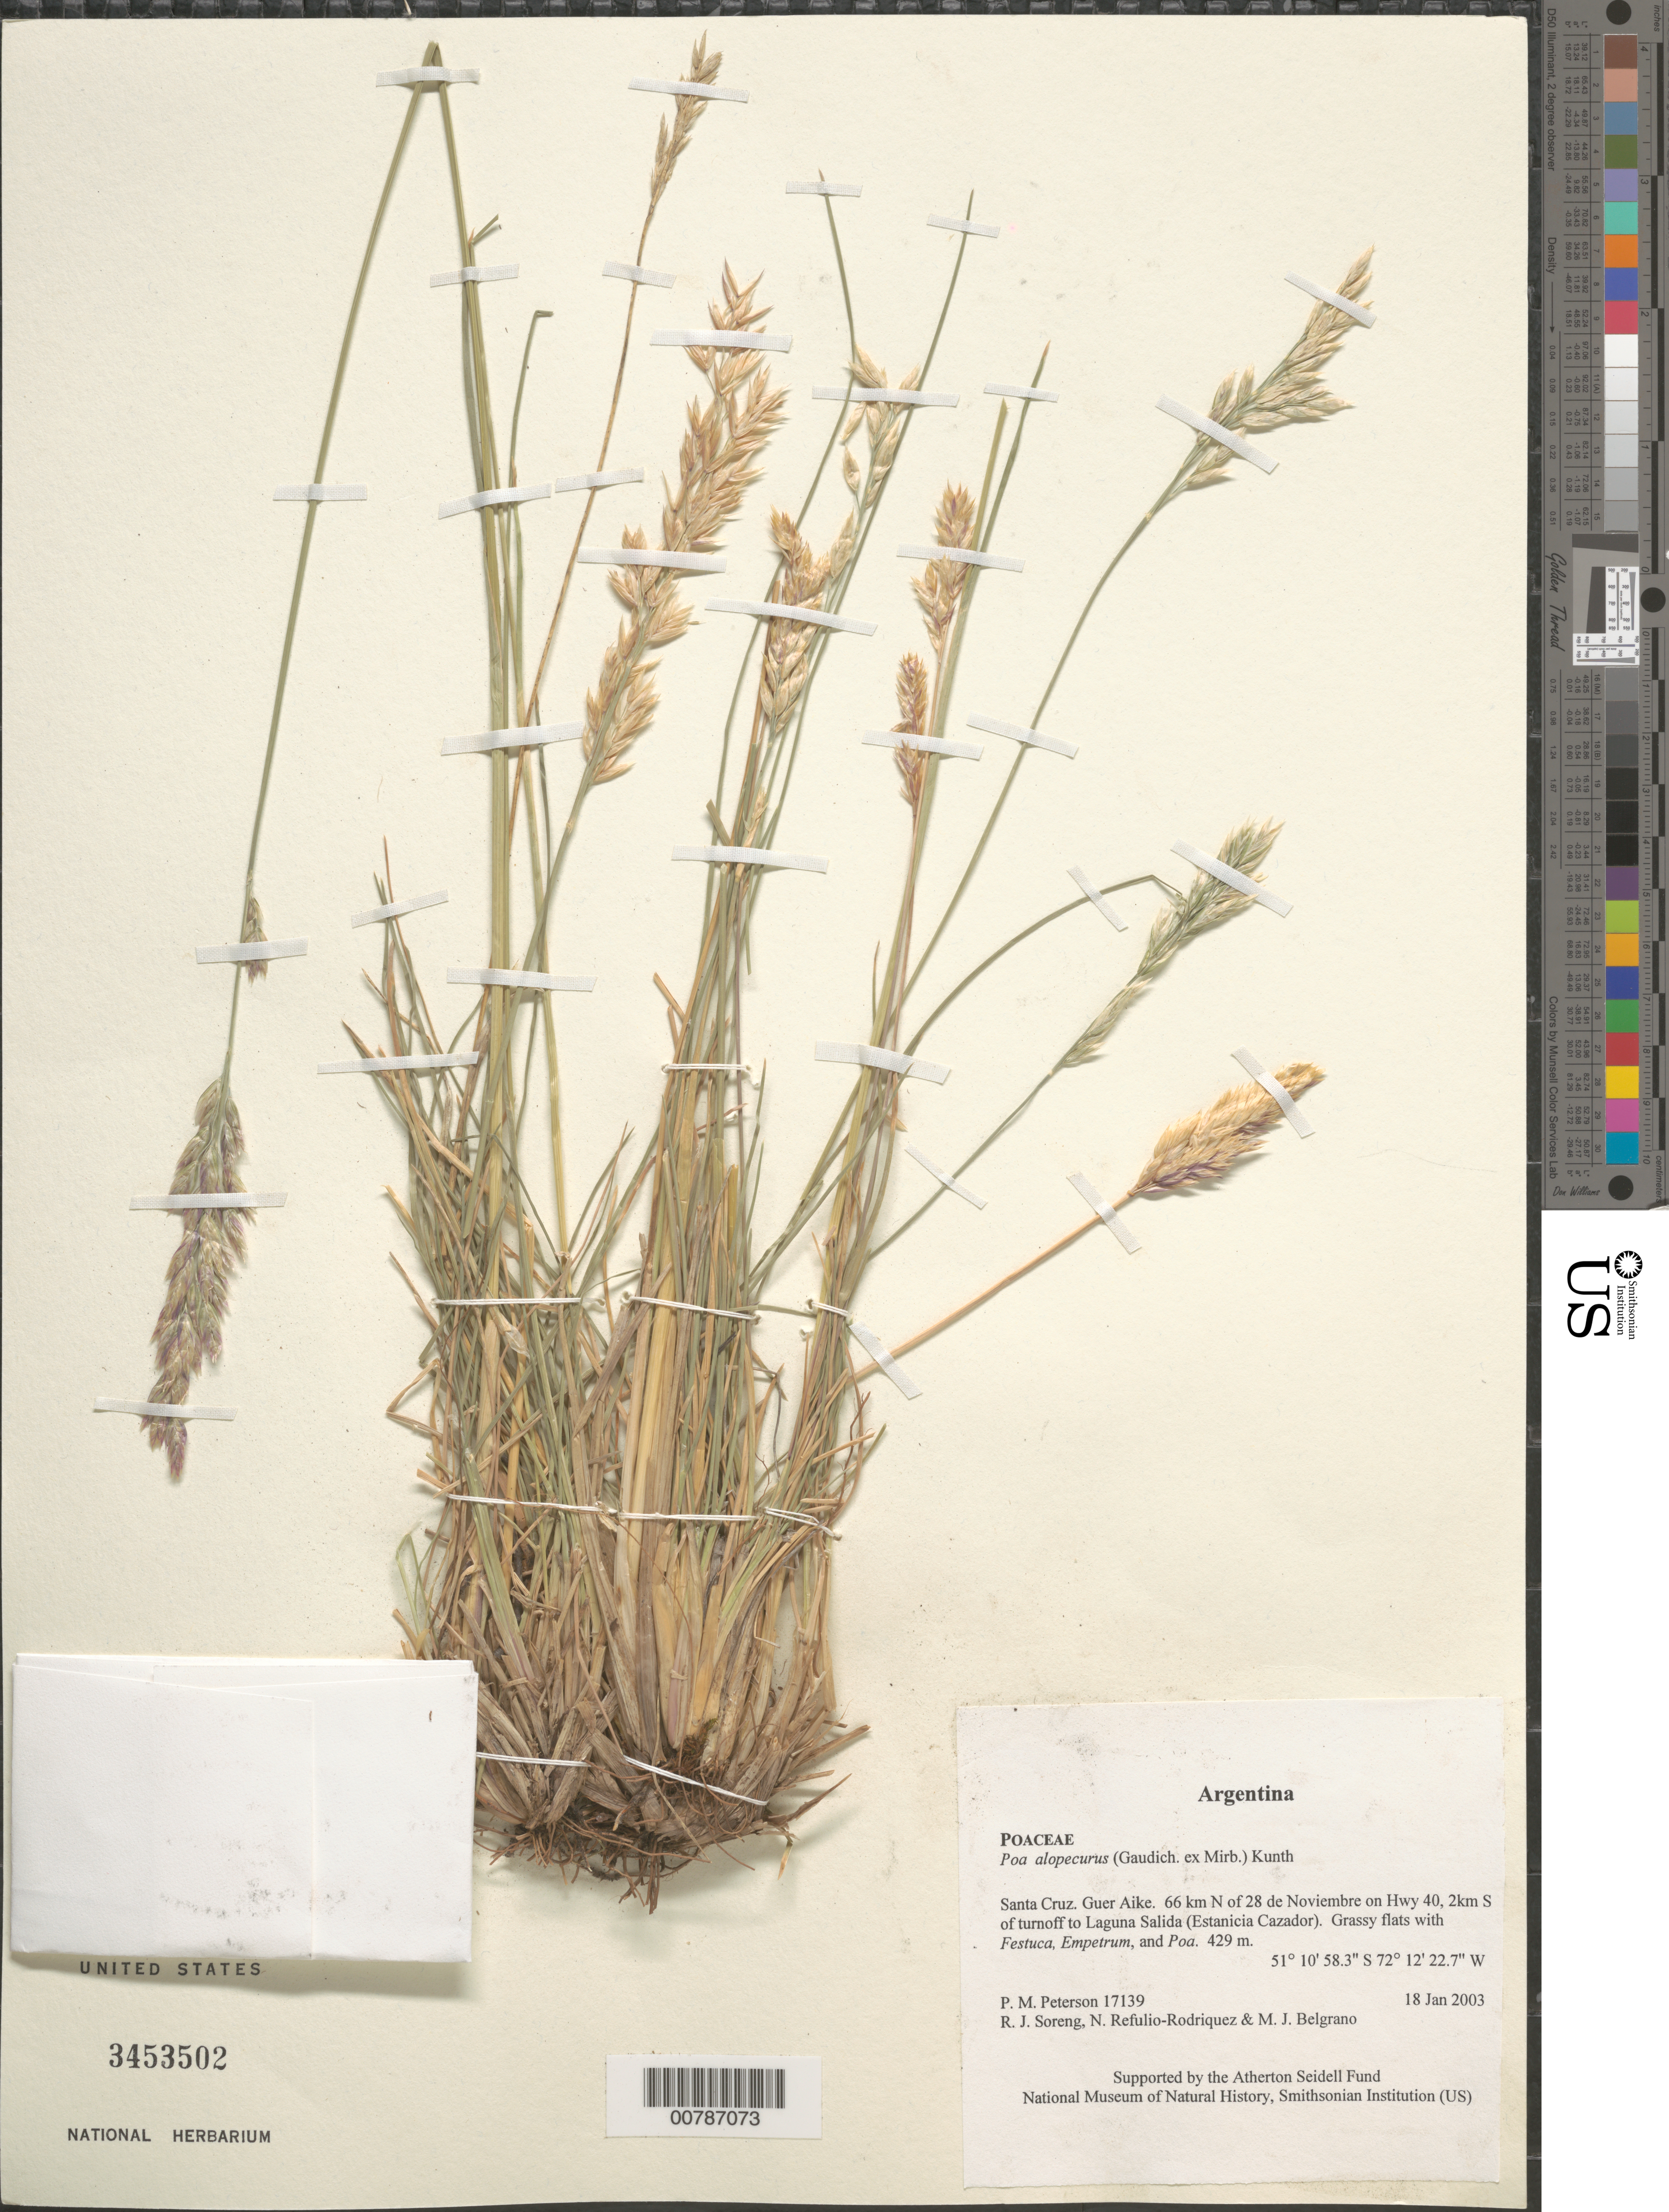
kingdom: Plantae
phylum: Tracheophyta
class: Liliopsida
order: Poales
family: Poaceae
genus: Poa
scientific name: Poa alopecurus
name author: (Gaudich. ex Mirb.) Kunth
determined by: Soreng, Robert J., Research Associate (BOT), Smithsonian Institution - National Museum of Natural History (UNITED STATES)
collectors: P. M. Peterson, R. J. Soreng, N. Refulio-Rodríguez & M. Belgrano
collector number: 17139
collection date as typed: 18 Jan 2003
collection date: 2003-01-18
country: Argentina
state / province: Santa Cruz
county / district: Guer Aike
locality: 66 km N of 28 de Noviembre on Hwy 40, 2km S of turnoff to Laguna Salida (Estanicia Cazador). Grassy flats with Festuca, Empetrum, and Poa.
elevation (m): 429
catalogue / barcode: US 3453502